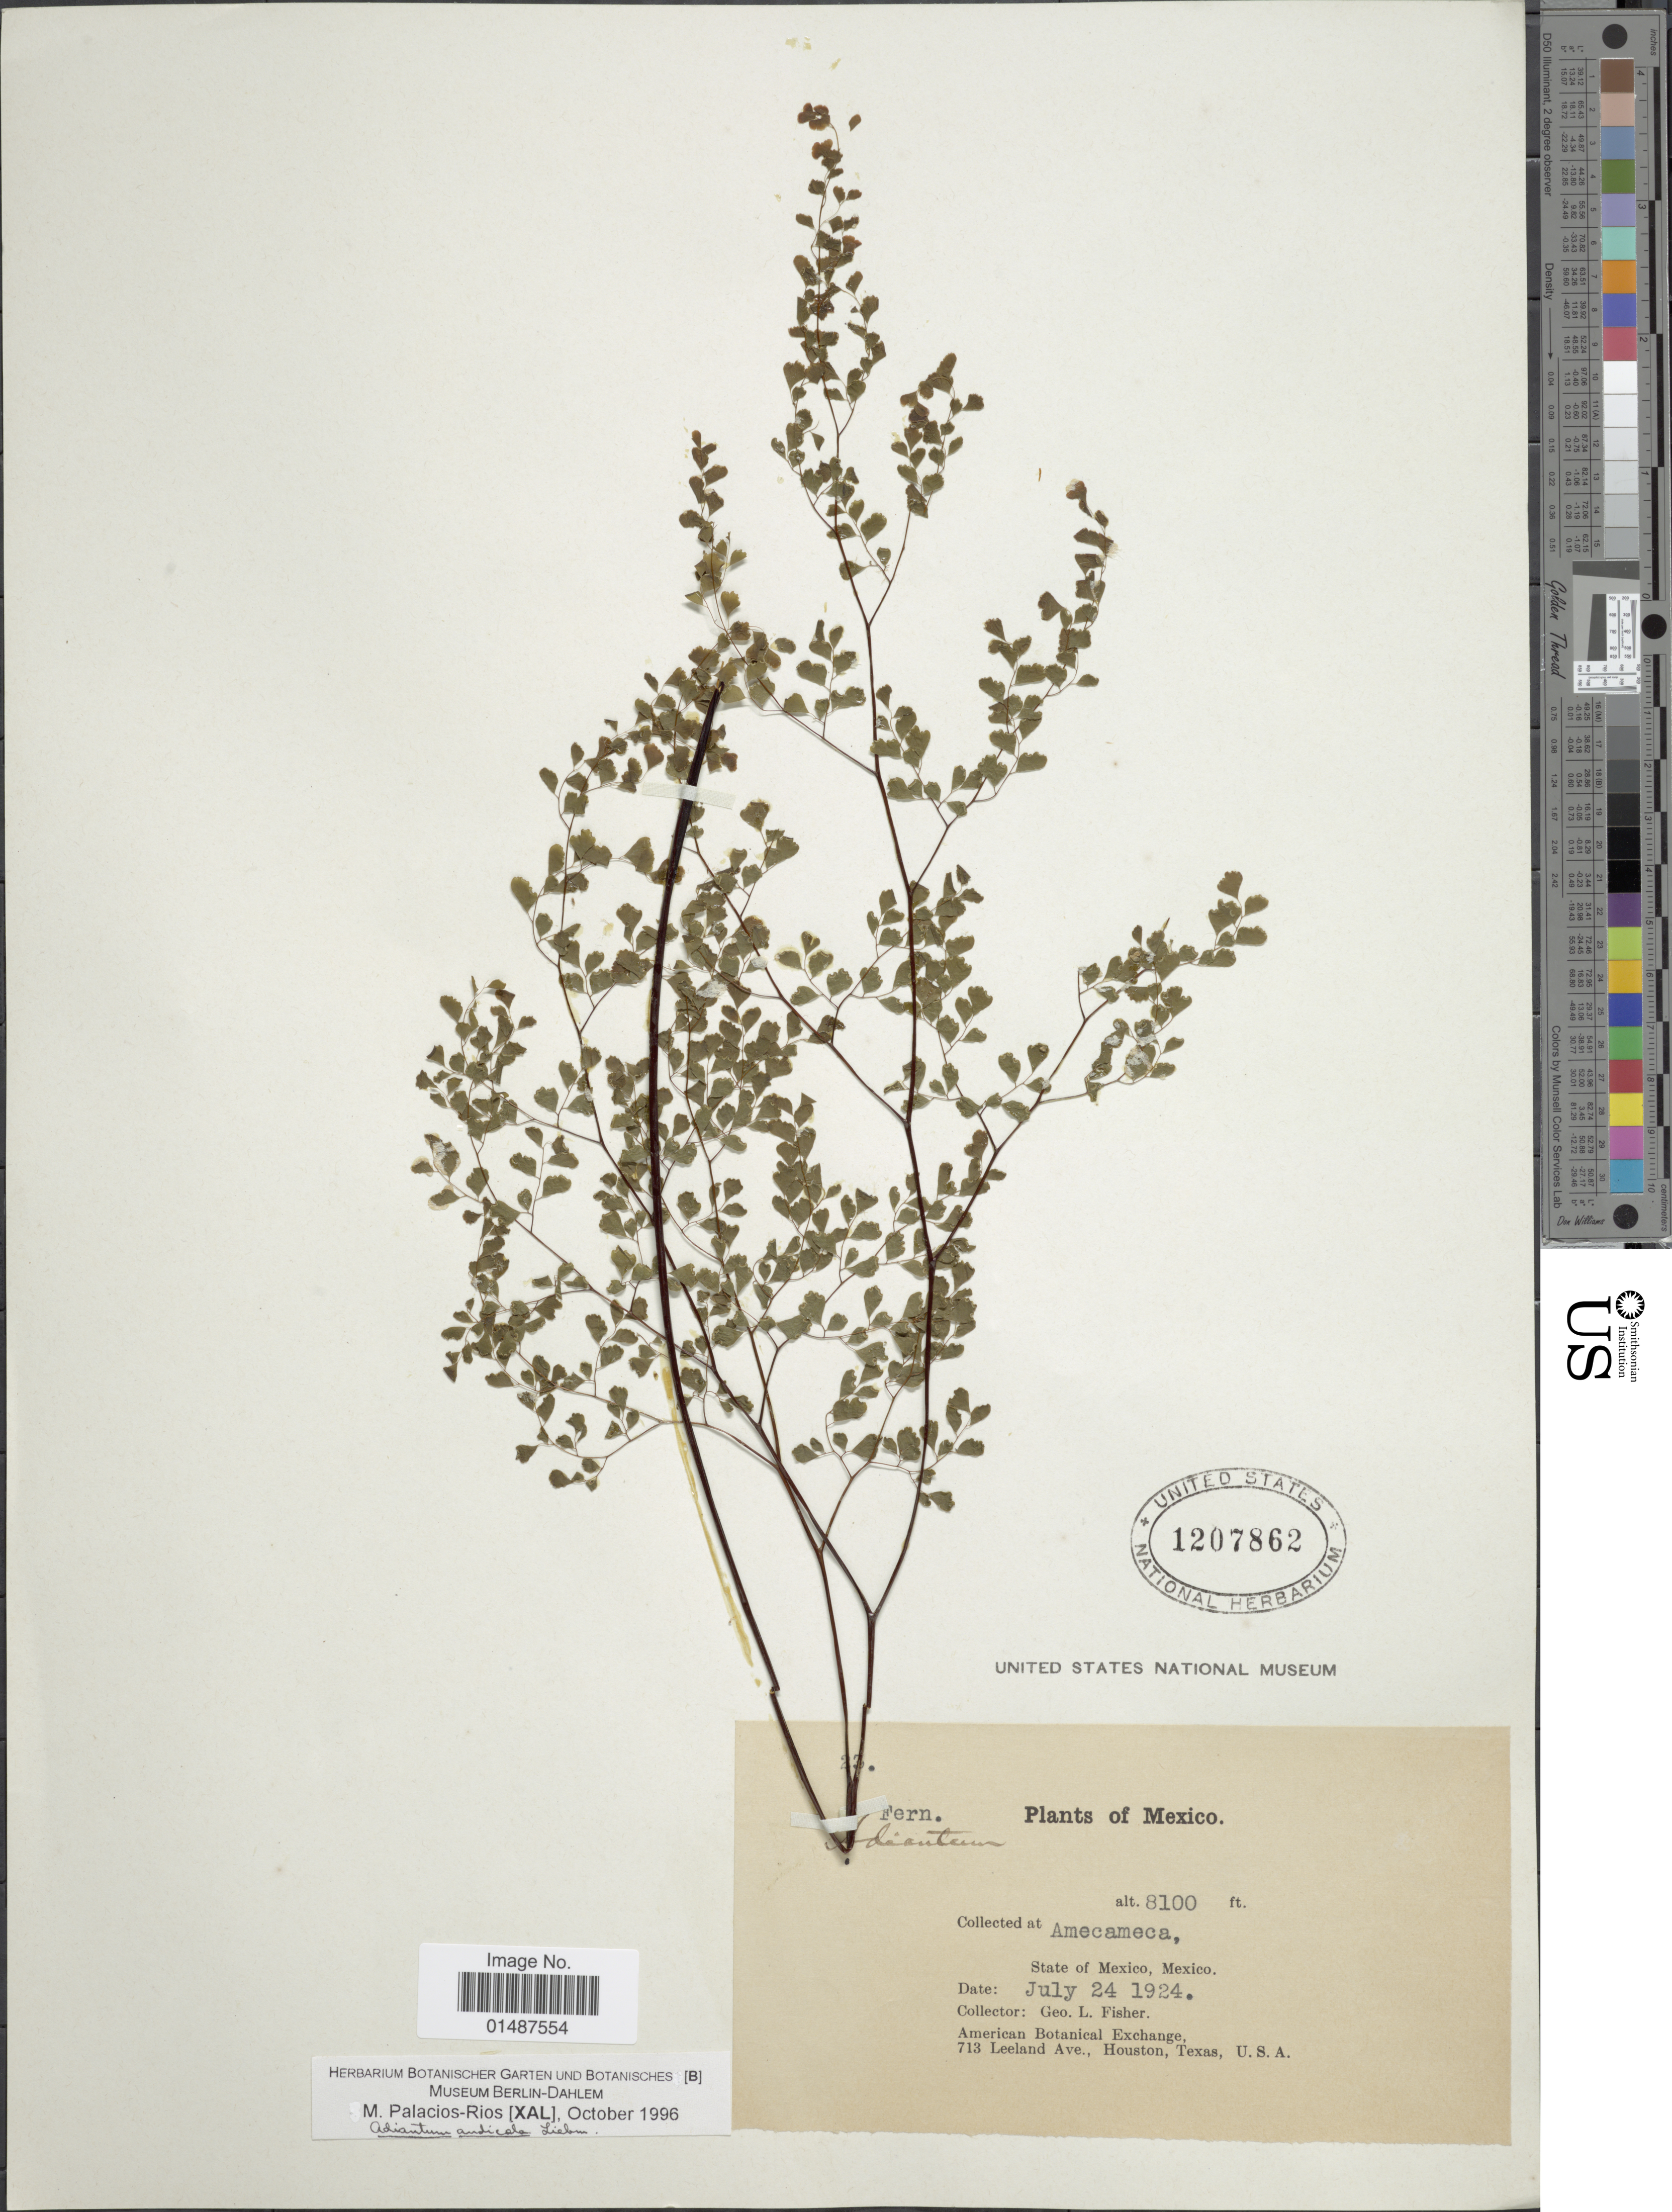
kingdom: Plantae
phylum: Tracheophyta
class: Polypodiopsida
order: Polypodiales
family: Pteridaceae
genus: Adiantum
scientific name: Adiantum andicola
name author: Liebm.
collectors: G. L. Fisher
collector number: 23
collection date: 1924-07-24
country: Mexico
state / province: México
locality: Amecameca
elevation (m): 2469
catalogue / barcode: US 1207862